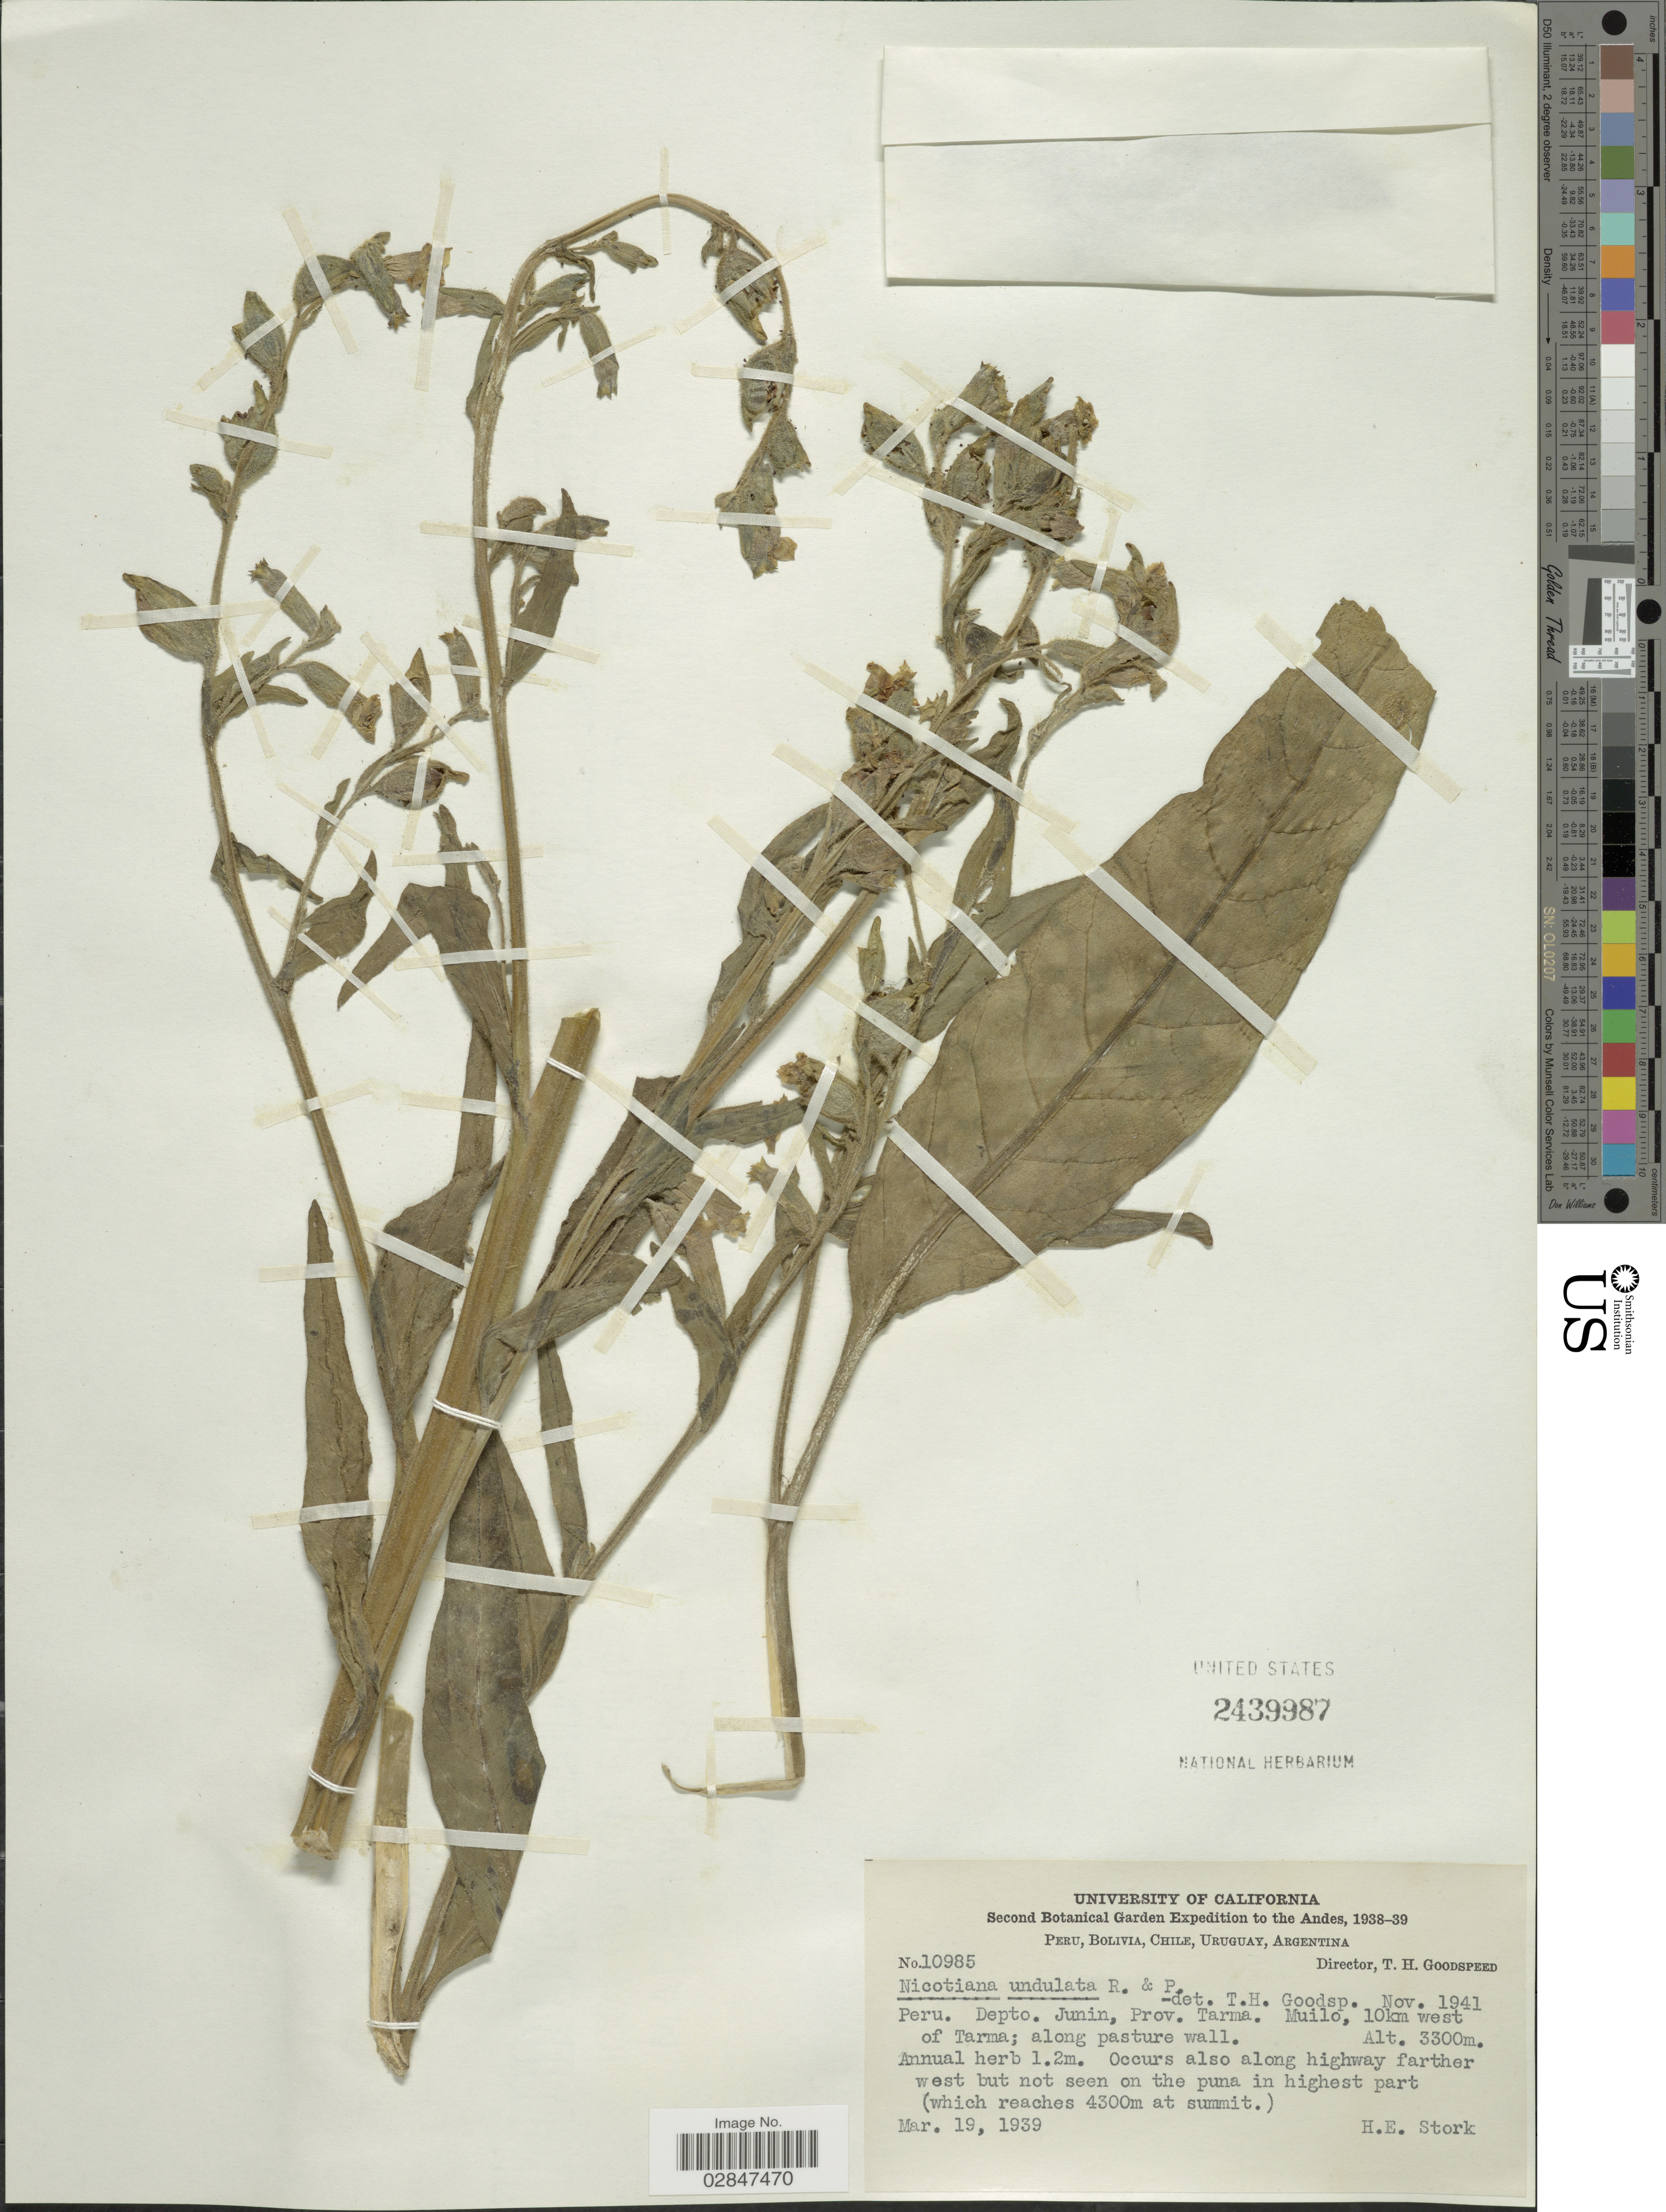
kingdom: Plantae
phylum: Tracheophyta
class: Magnoliopsida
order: Solanales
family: Solanaceae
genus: Nicotiana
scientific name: Nicotiana undulata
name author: Ruiz & Pav.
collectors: H. E. Stork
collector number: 10985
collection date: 1939-03-19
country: Peru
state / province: Junín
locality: The Andes, Depto. Junin, Prov. Tarma, Muilo, 10km west of Tarma.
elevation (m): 3300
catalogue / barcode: US 2439987